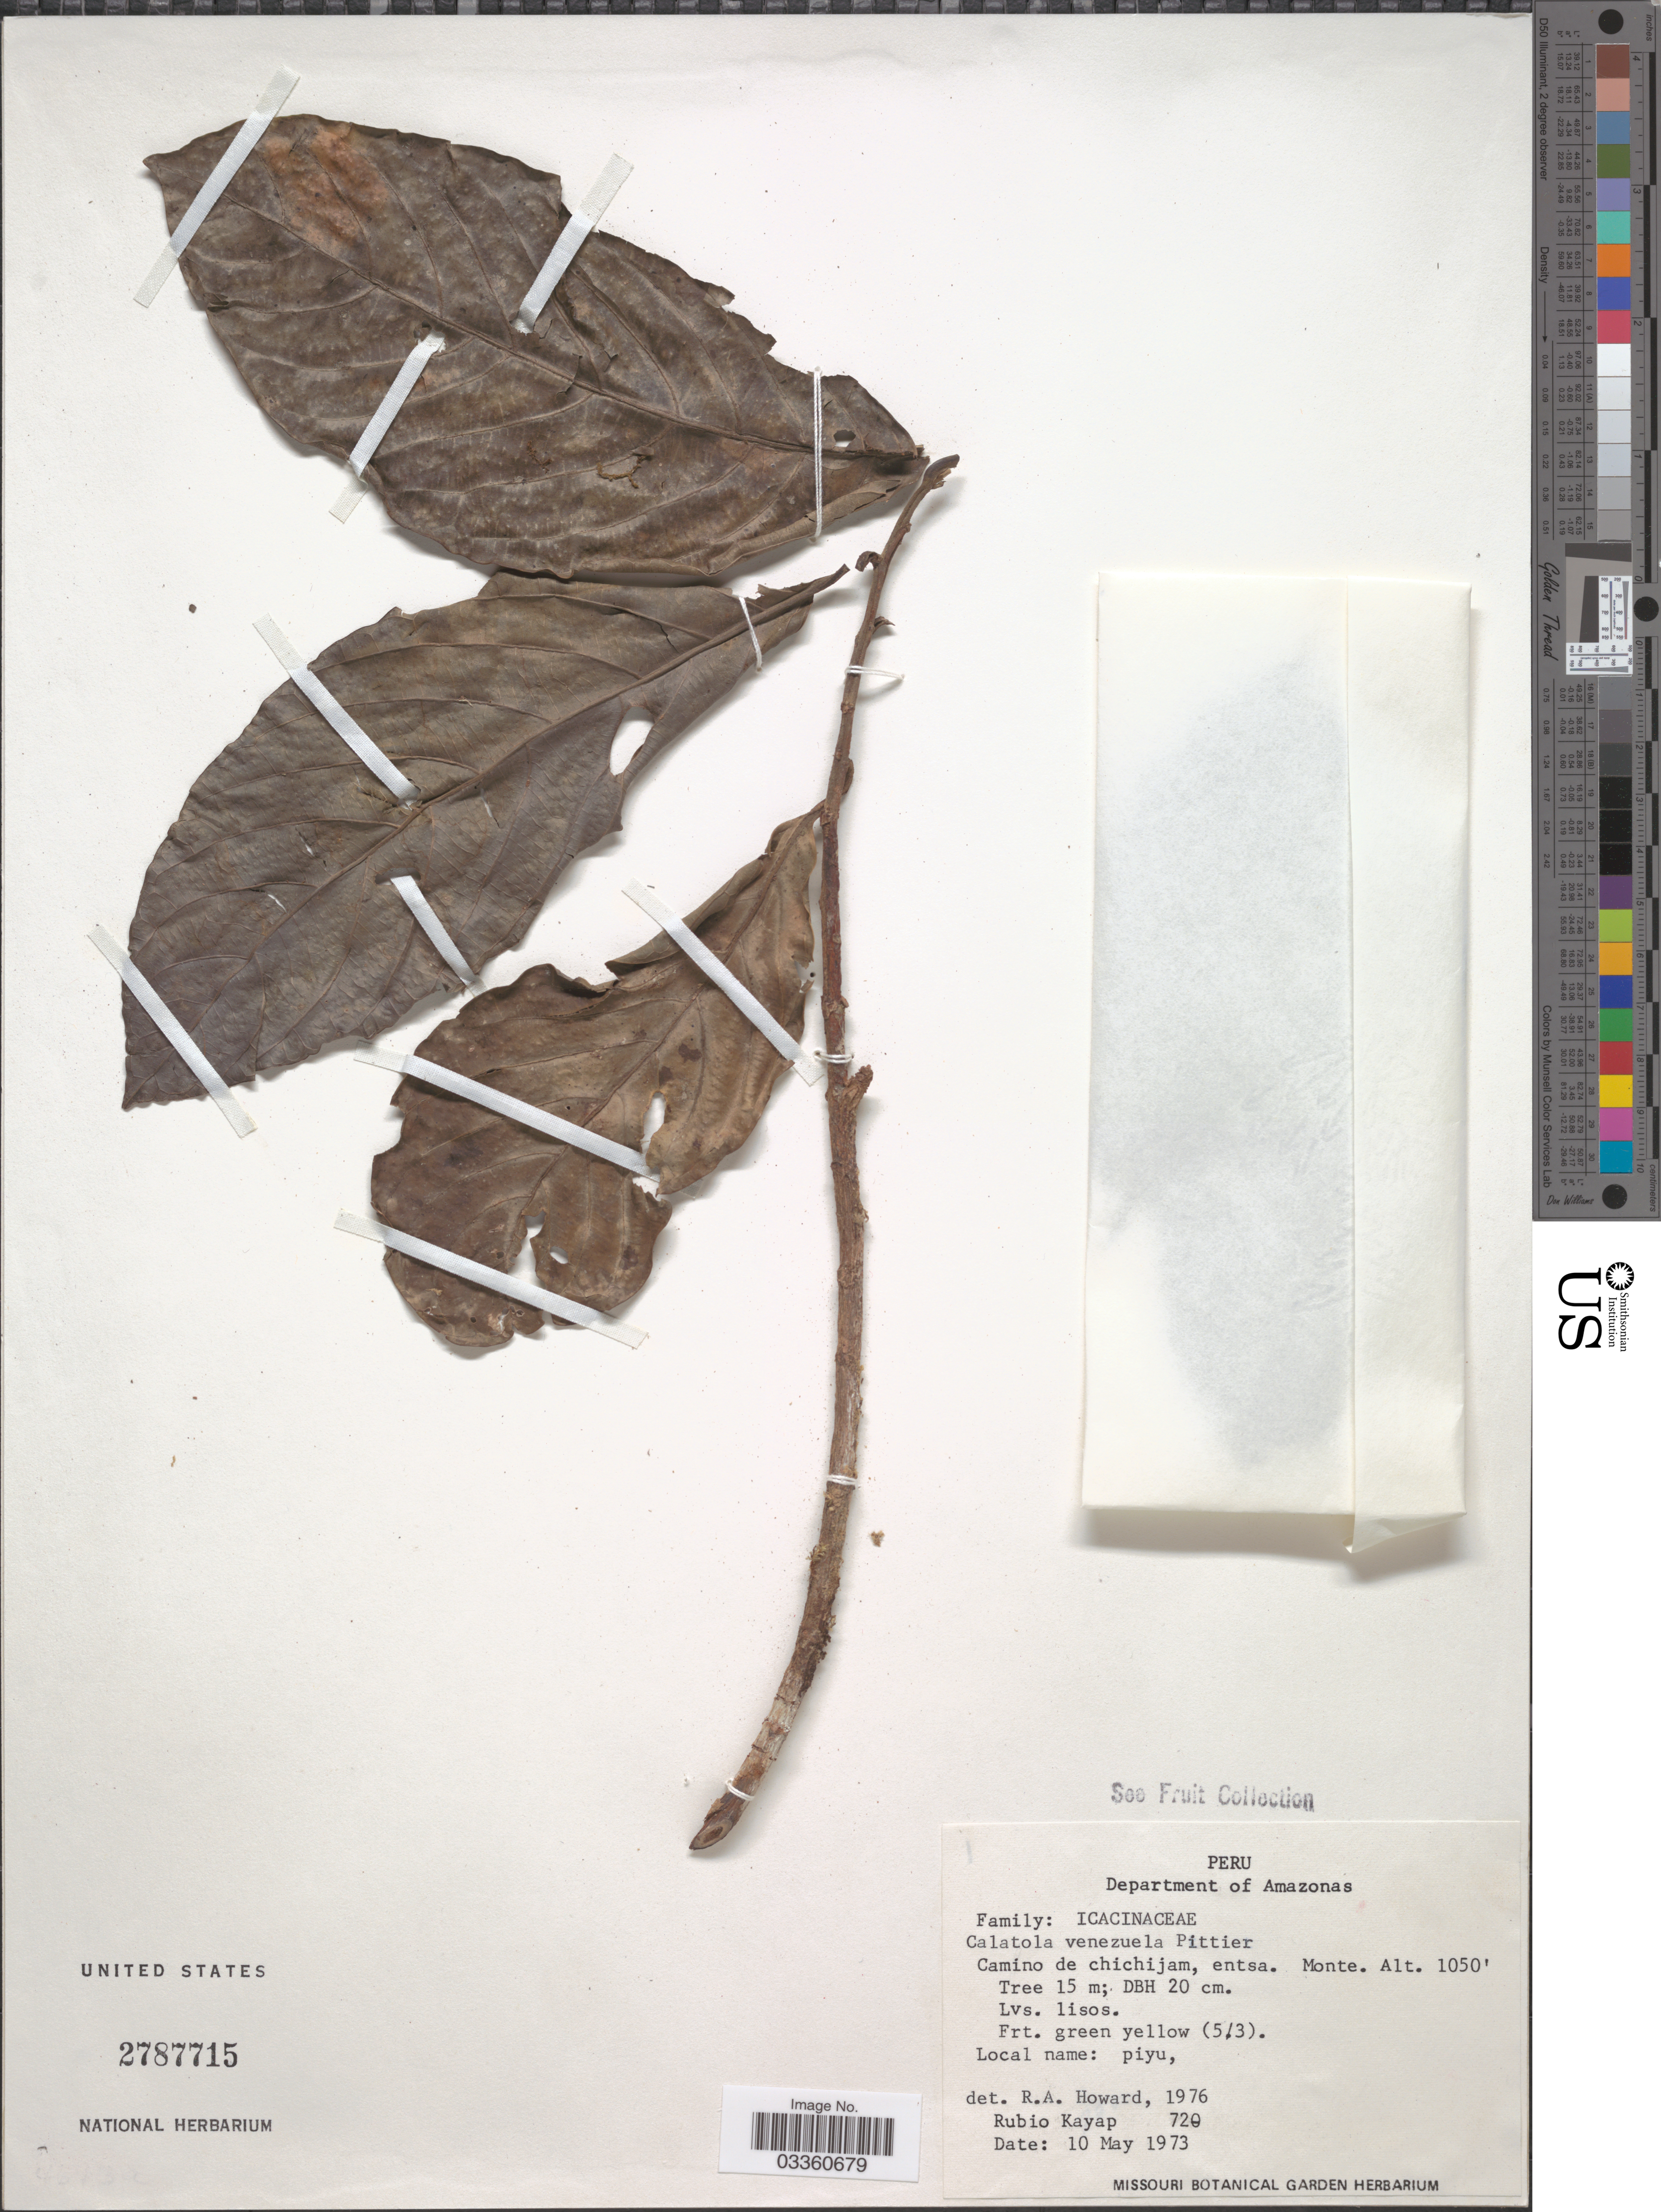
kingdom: Plantae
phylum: Tracheophyta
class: Magnoliopsida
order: Metteniusales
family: Metteniusaceae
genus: Calatola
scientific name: Calatola venezuelana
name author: Pittier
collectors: R. Kayap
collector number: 720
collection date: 1973-05-10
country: Peru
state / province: Amazonas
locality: Department of Amazonas, Camino de chichijam, entsa.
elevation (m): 320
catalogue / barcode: US 2787715